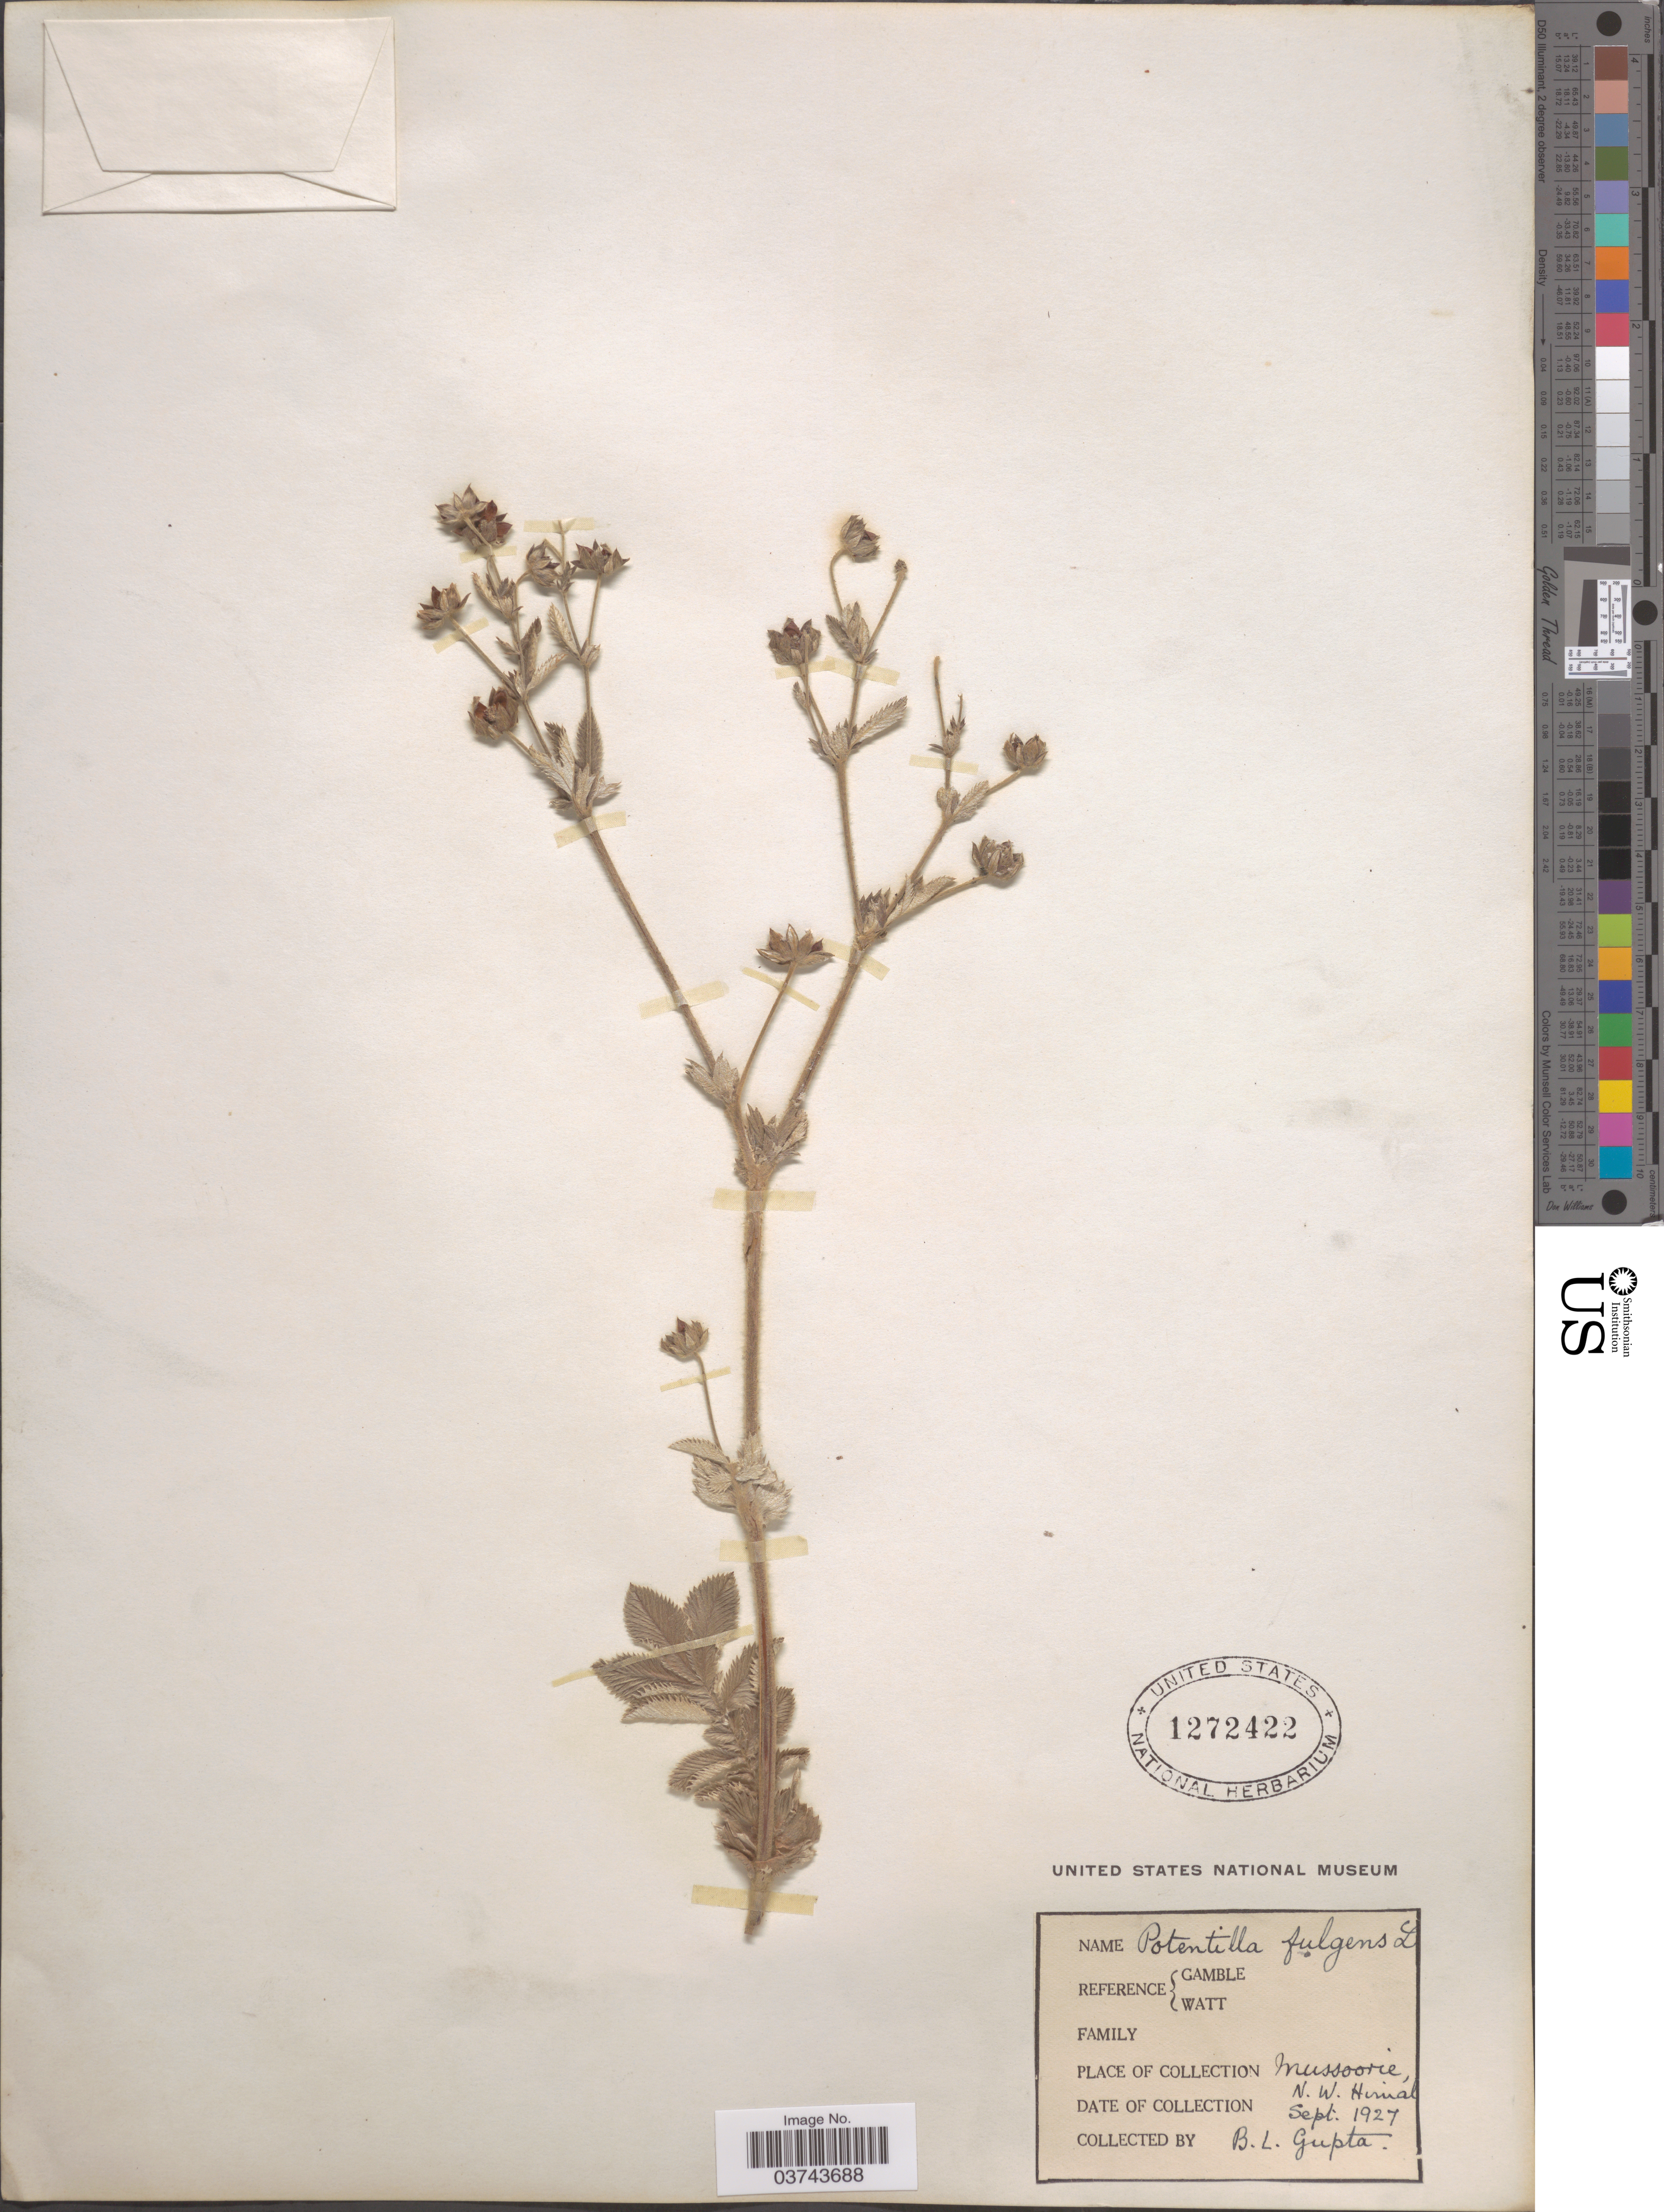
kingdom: Plantae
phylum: Tracheophyta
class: Magnoliopsida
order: Rosales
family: Rosaceae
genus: Potentilla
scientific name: Potentilla fulgens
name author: Wall. ex Hook.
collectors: B. L. Gupta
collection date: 1927-09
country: India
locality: Mussoorie, N. W. Himal.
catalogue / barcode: US 1272422